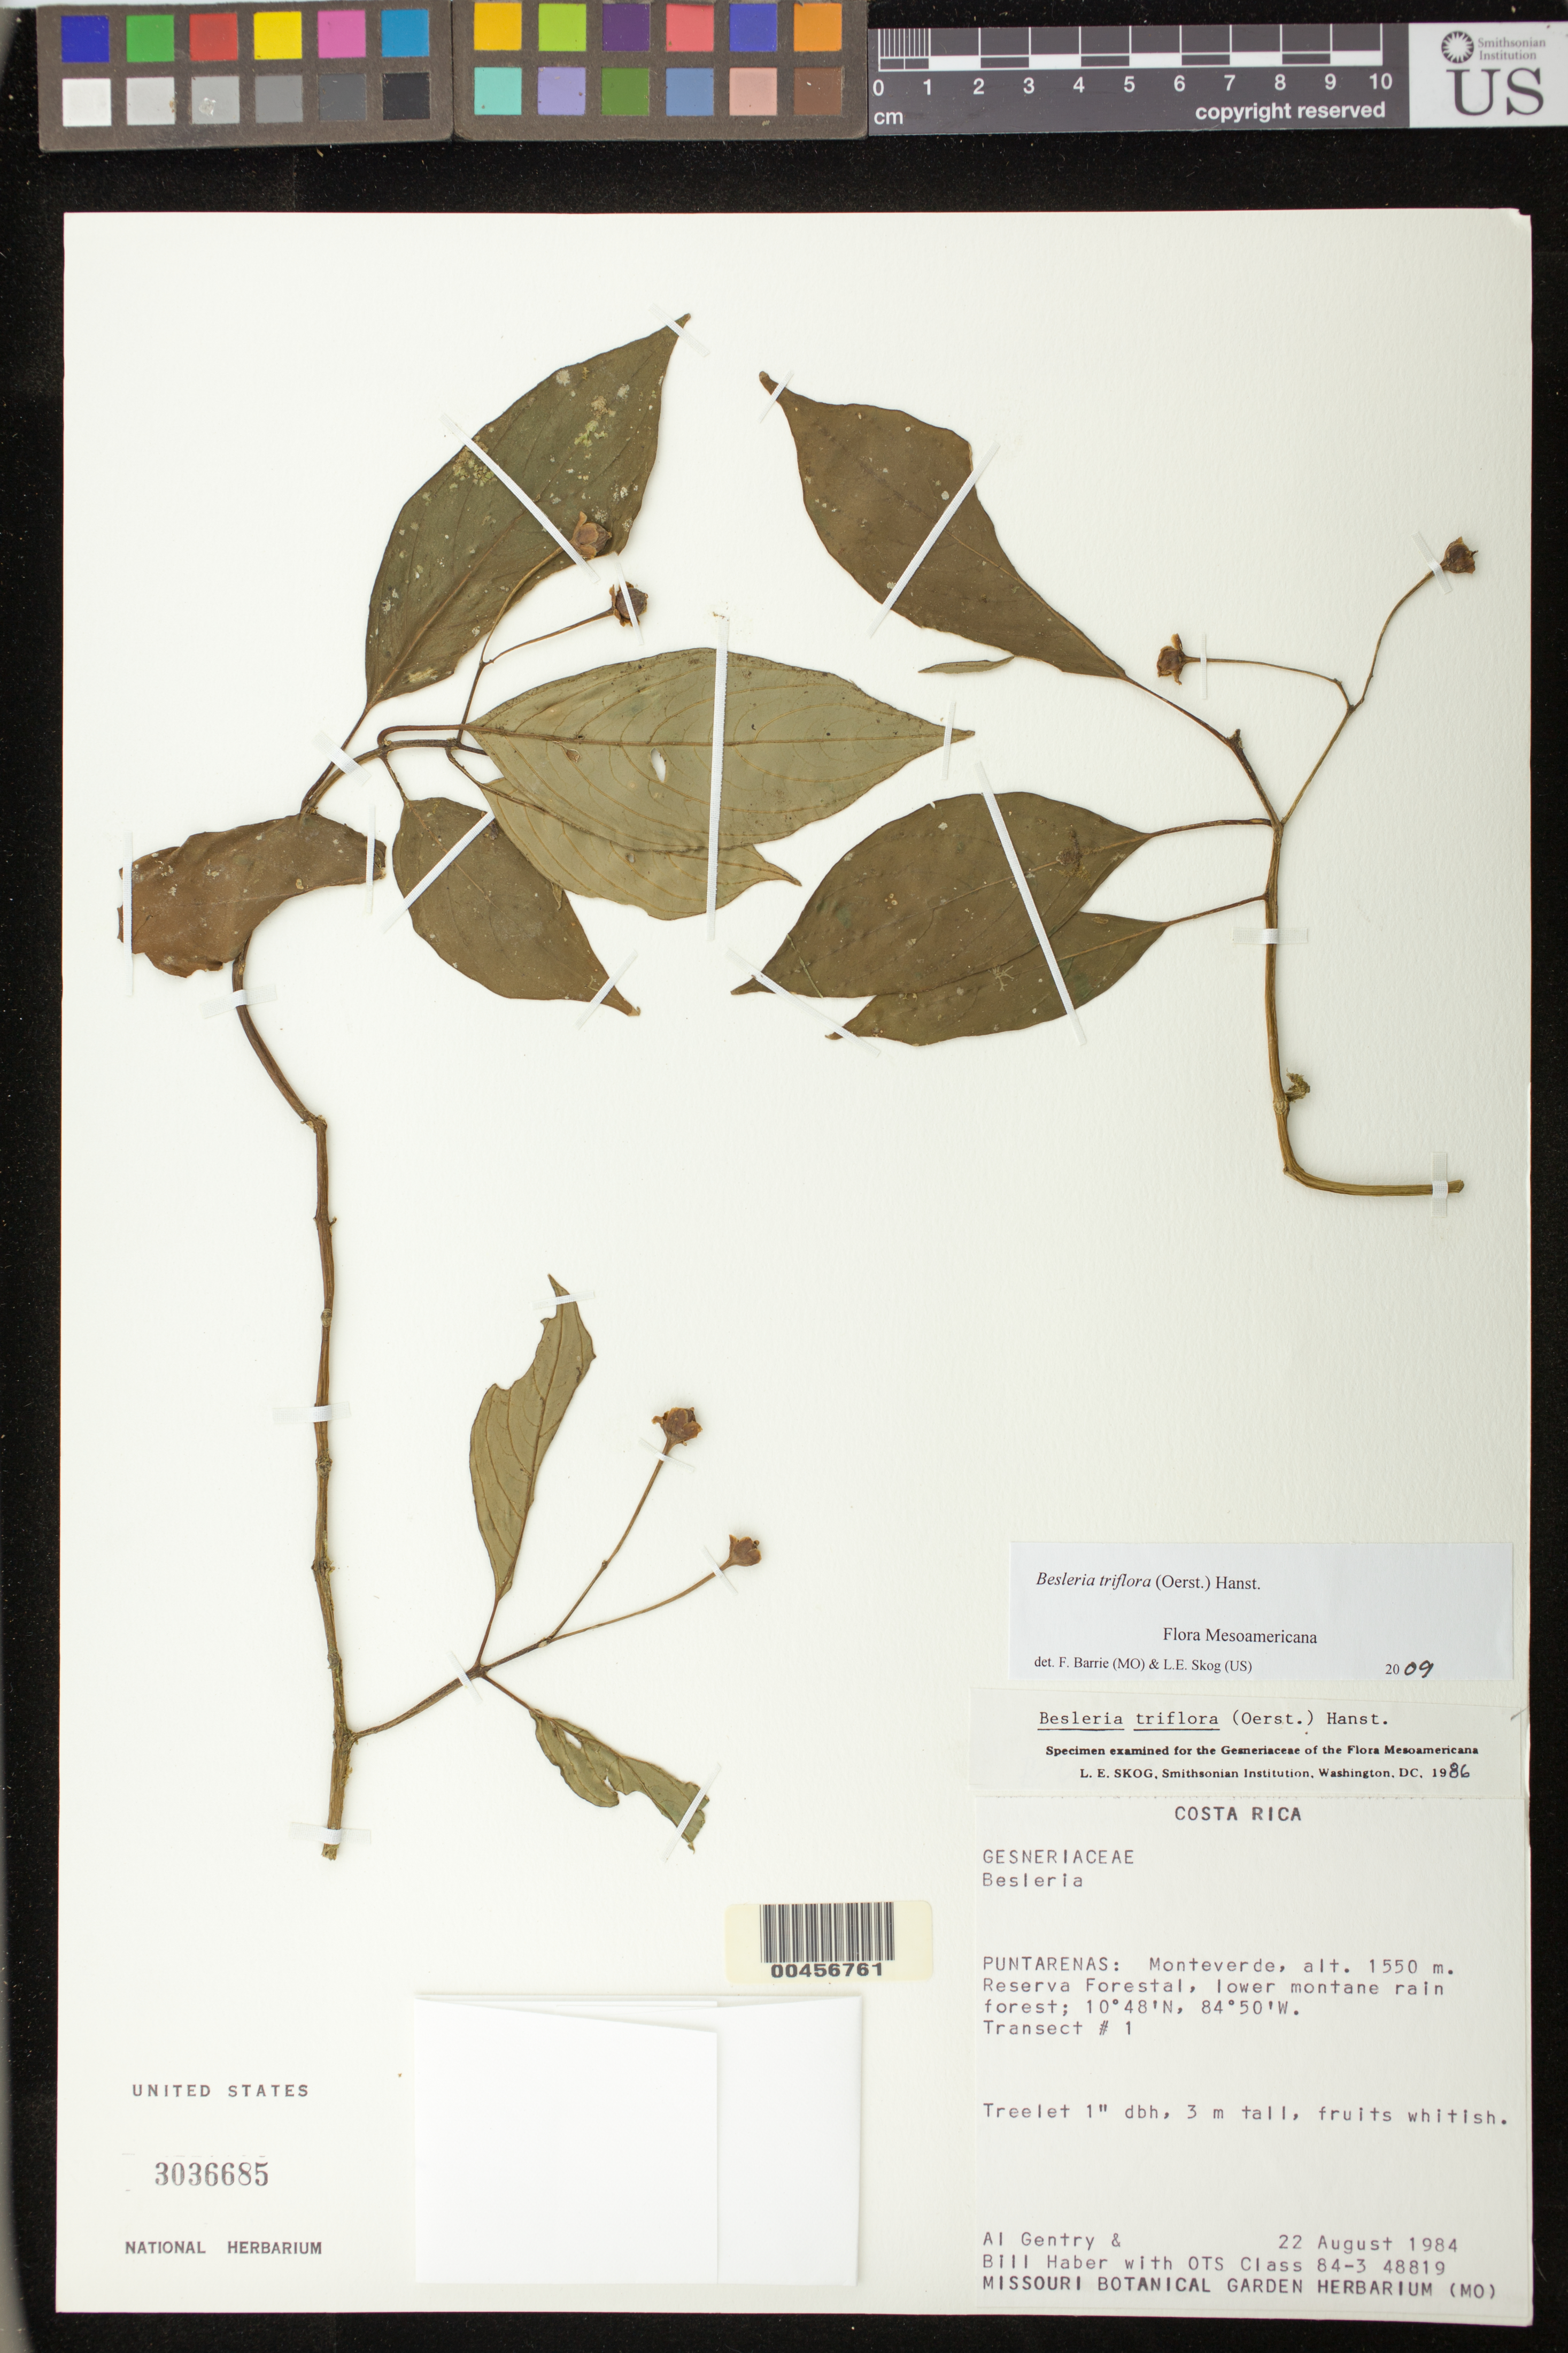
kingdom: Plantae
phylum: Tracheophyta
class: Magnoliopsida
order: Lamiales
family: Gesneriaceae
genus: Besleria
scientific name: Besleria triflora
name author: (Oerst.) Hanst.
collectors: A. H. Gentry, W. Haber & OTS Class 84-3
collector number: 48819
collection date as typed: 22 Aug 1984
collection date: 1984-08-22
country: Costa Rica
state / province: Puntarenas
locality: Monteverde, Reserva Forestal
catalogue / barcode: US 3036685